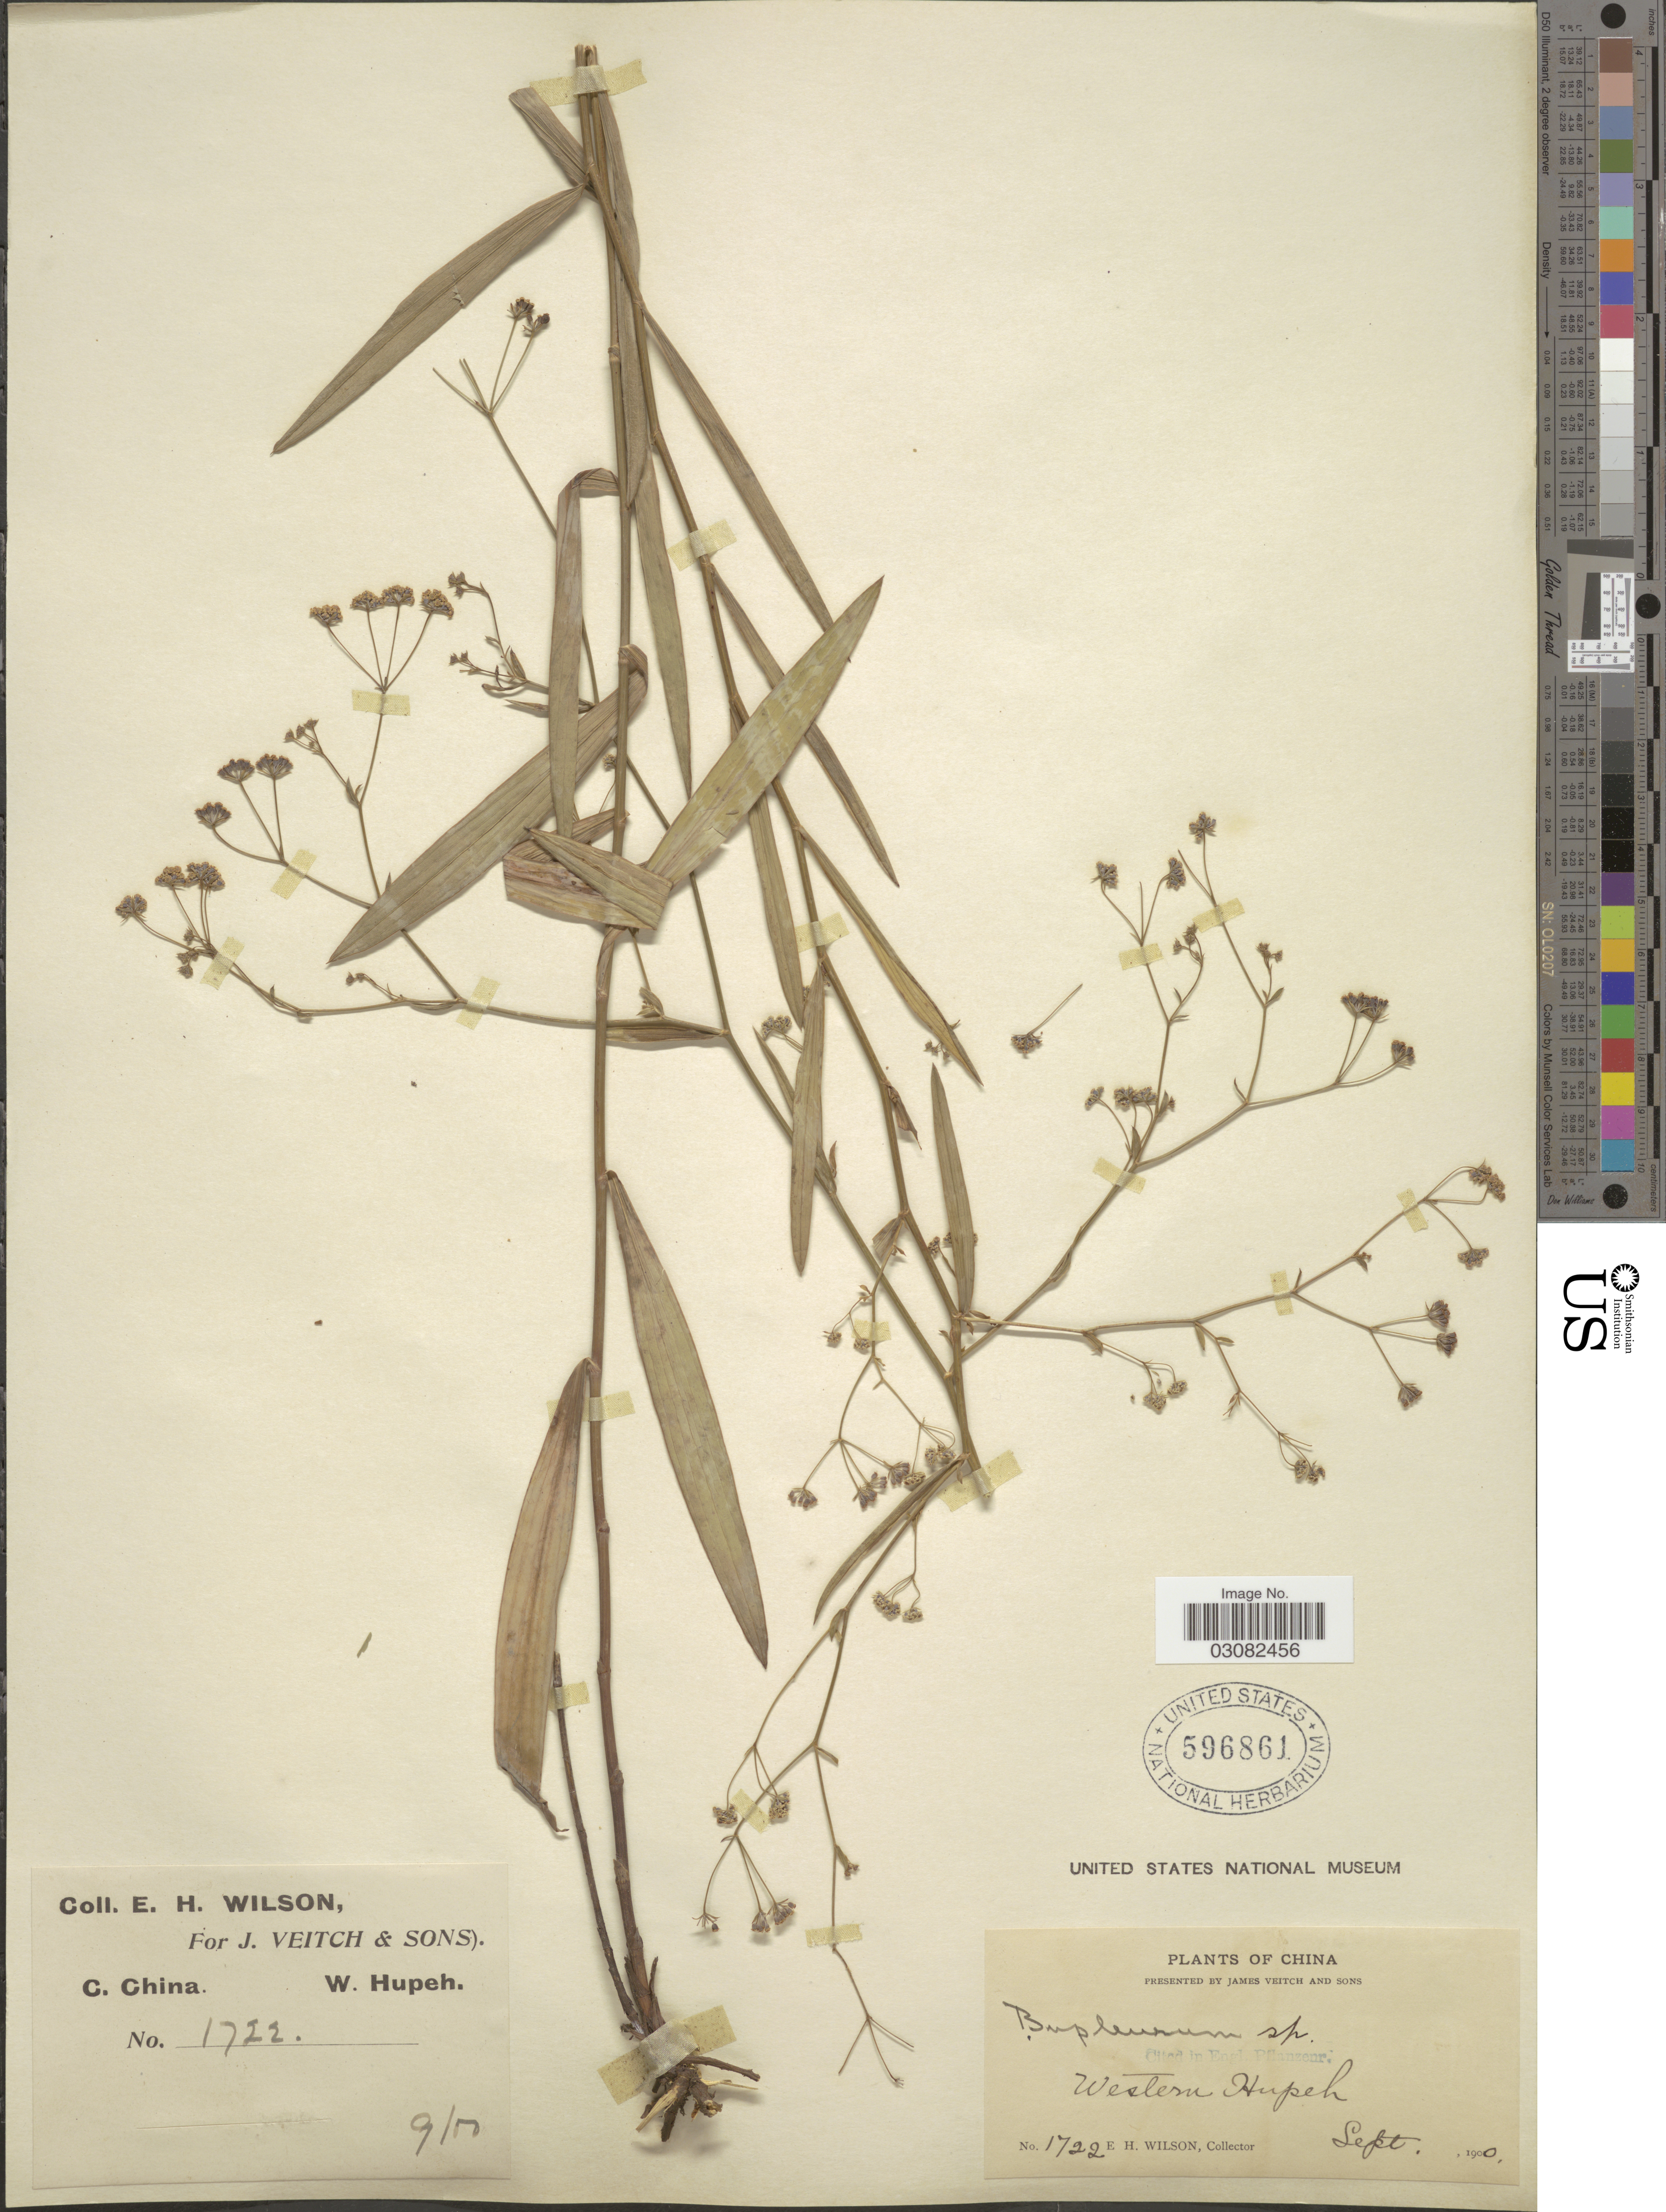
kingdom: Plantae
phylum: Tracheophyta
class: Magnoliopsida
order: Apiales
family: Apiaceae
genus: Bupleurum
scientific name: Bupleurum sp.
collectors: E. Wilson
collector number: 1722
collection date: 1900-09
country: China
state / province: Hubei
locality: Western Hupeh. C. China.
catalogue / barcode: US 596861